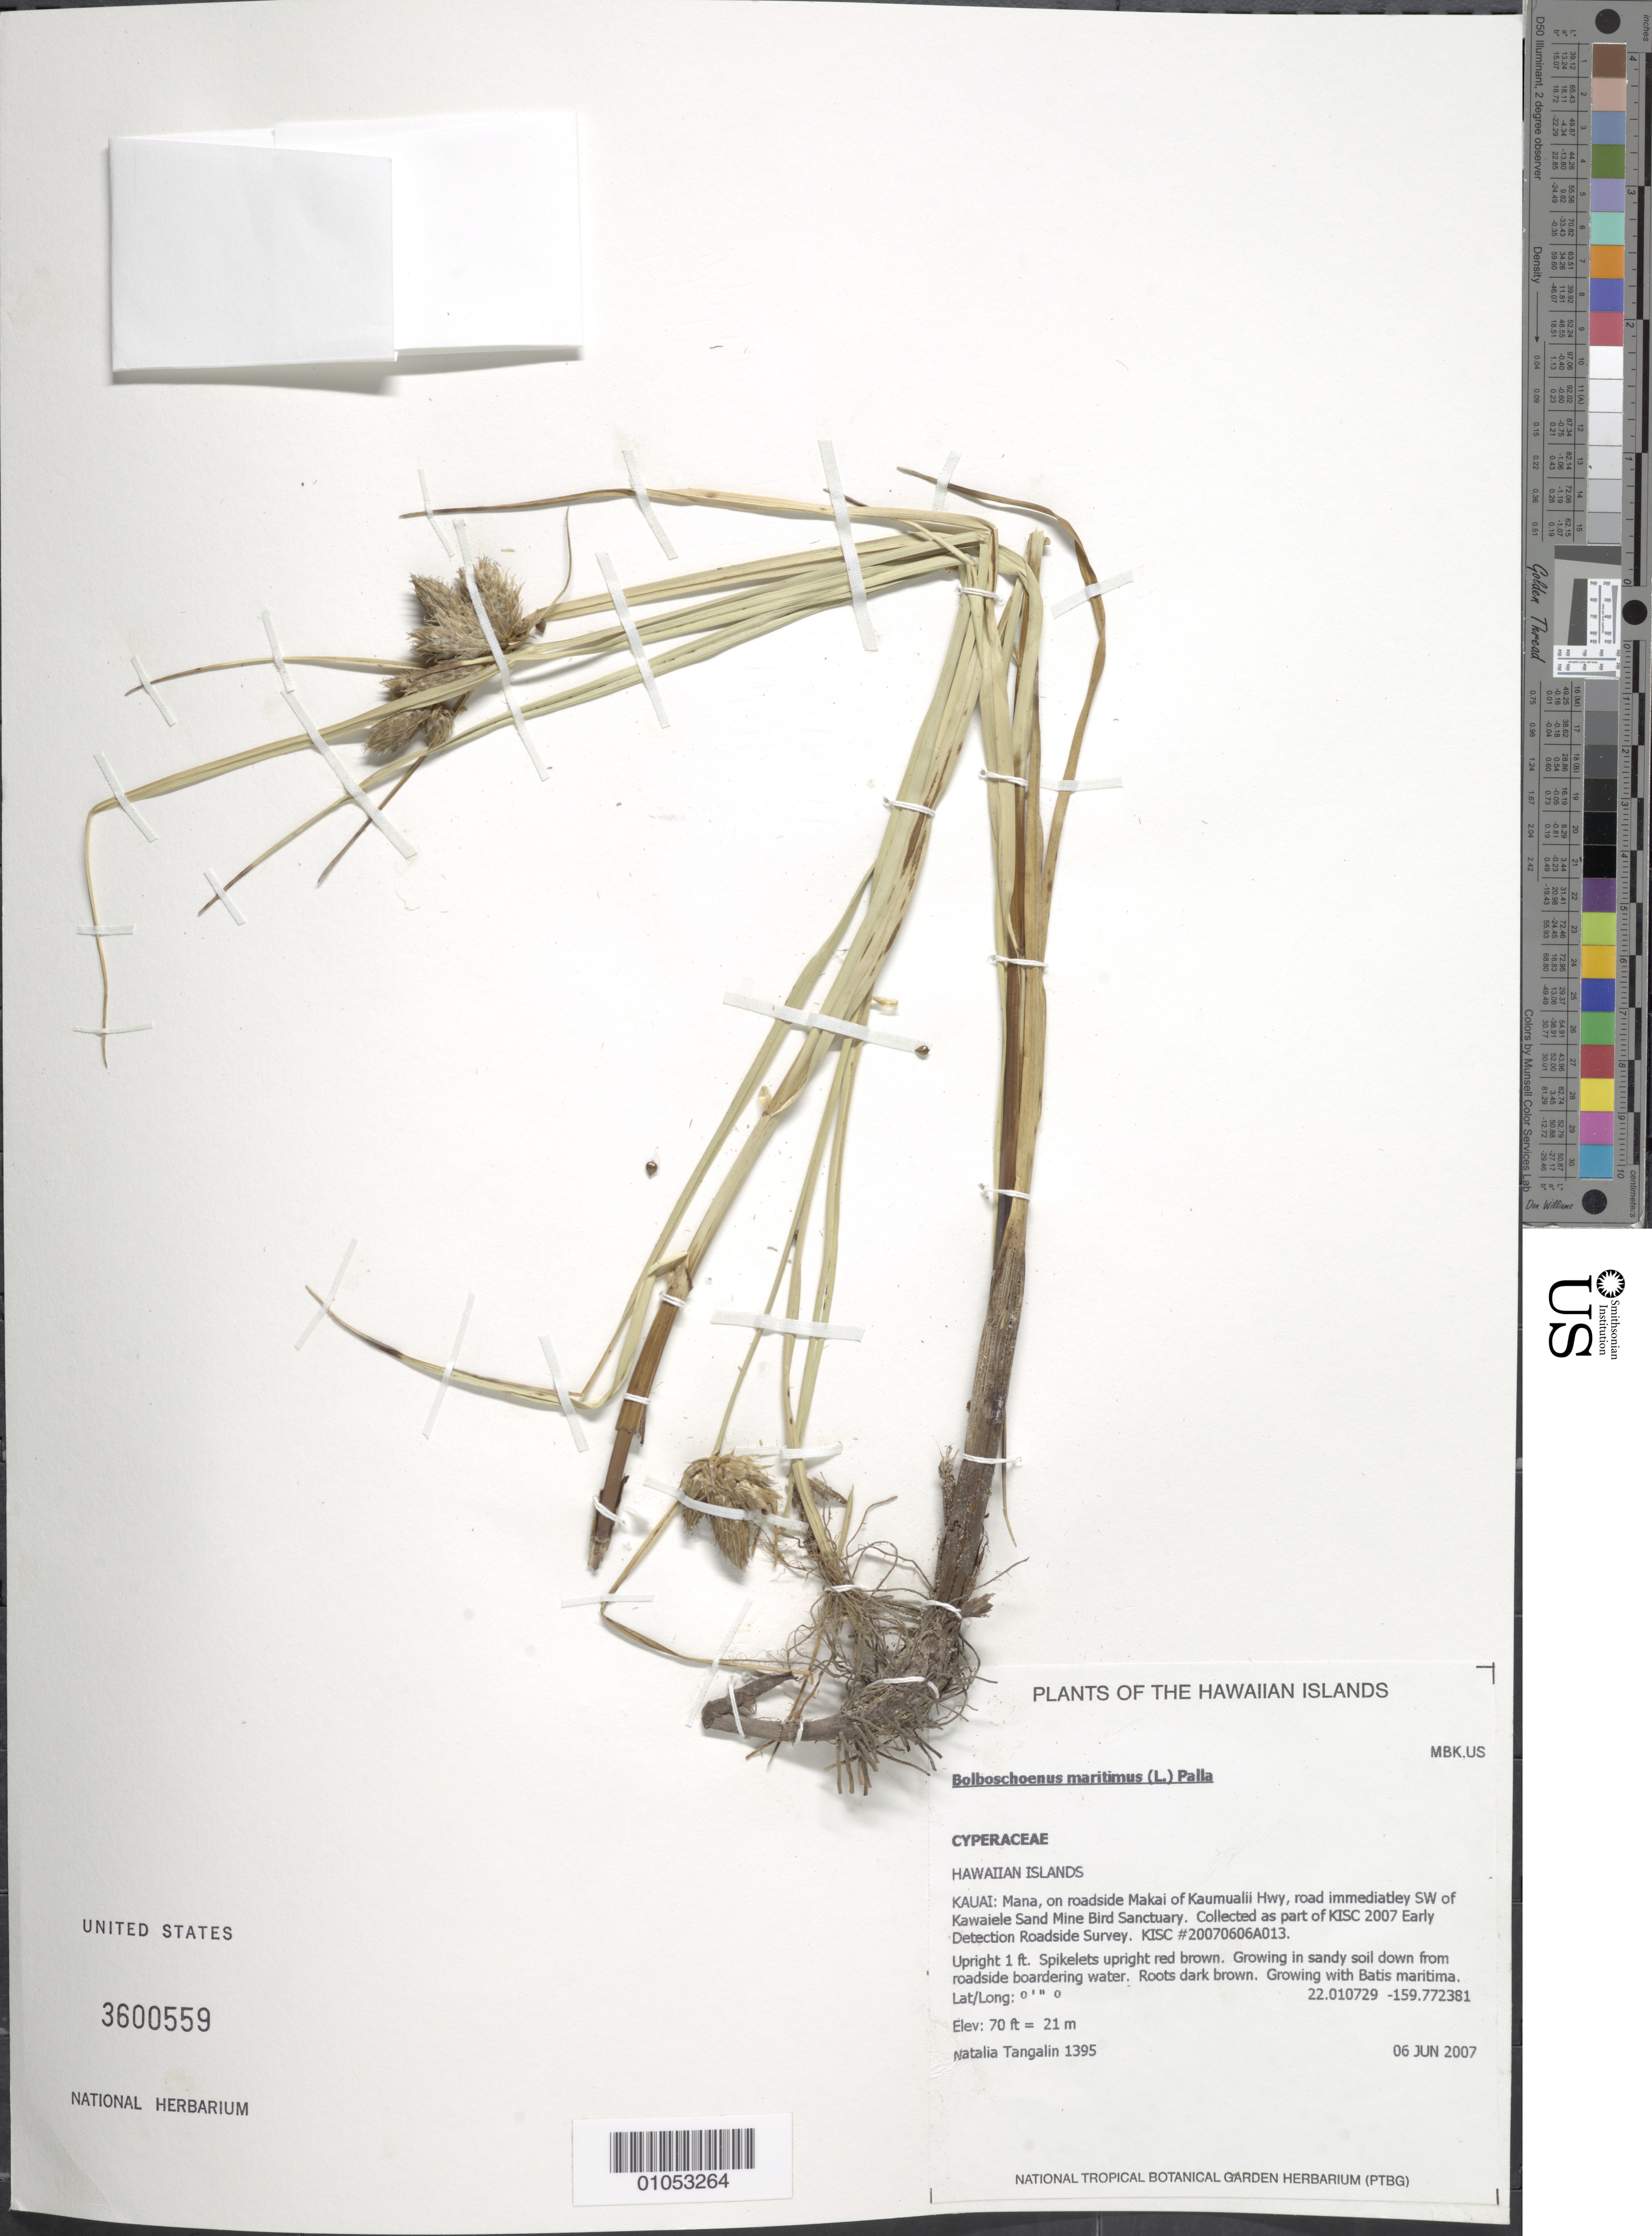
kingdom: Plantae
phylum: Tracheophyta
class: Liliopsida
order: Poales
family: Cyperaceae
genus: Bolboschoenus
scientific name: Bolboschoenus maritimus subsp. paludosus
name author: (A. Nelson) T. Koyama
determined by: Strong, M. T., (US), Smithsonian Institution - National Museum of Natural History (UNITED STATES)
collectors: N. Tangalin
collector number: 1395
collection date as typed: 6 Jun 2007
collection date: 2007-06-06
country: United States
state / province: Hawaii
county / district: Kauai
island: Kaua'i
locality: Mana, on roadside Makai of Kaumualii Hwy, road immediately SW of Kawaiele Sand Mine Bird Sanctuary.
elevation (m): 21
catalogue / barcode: US 3600559